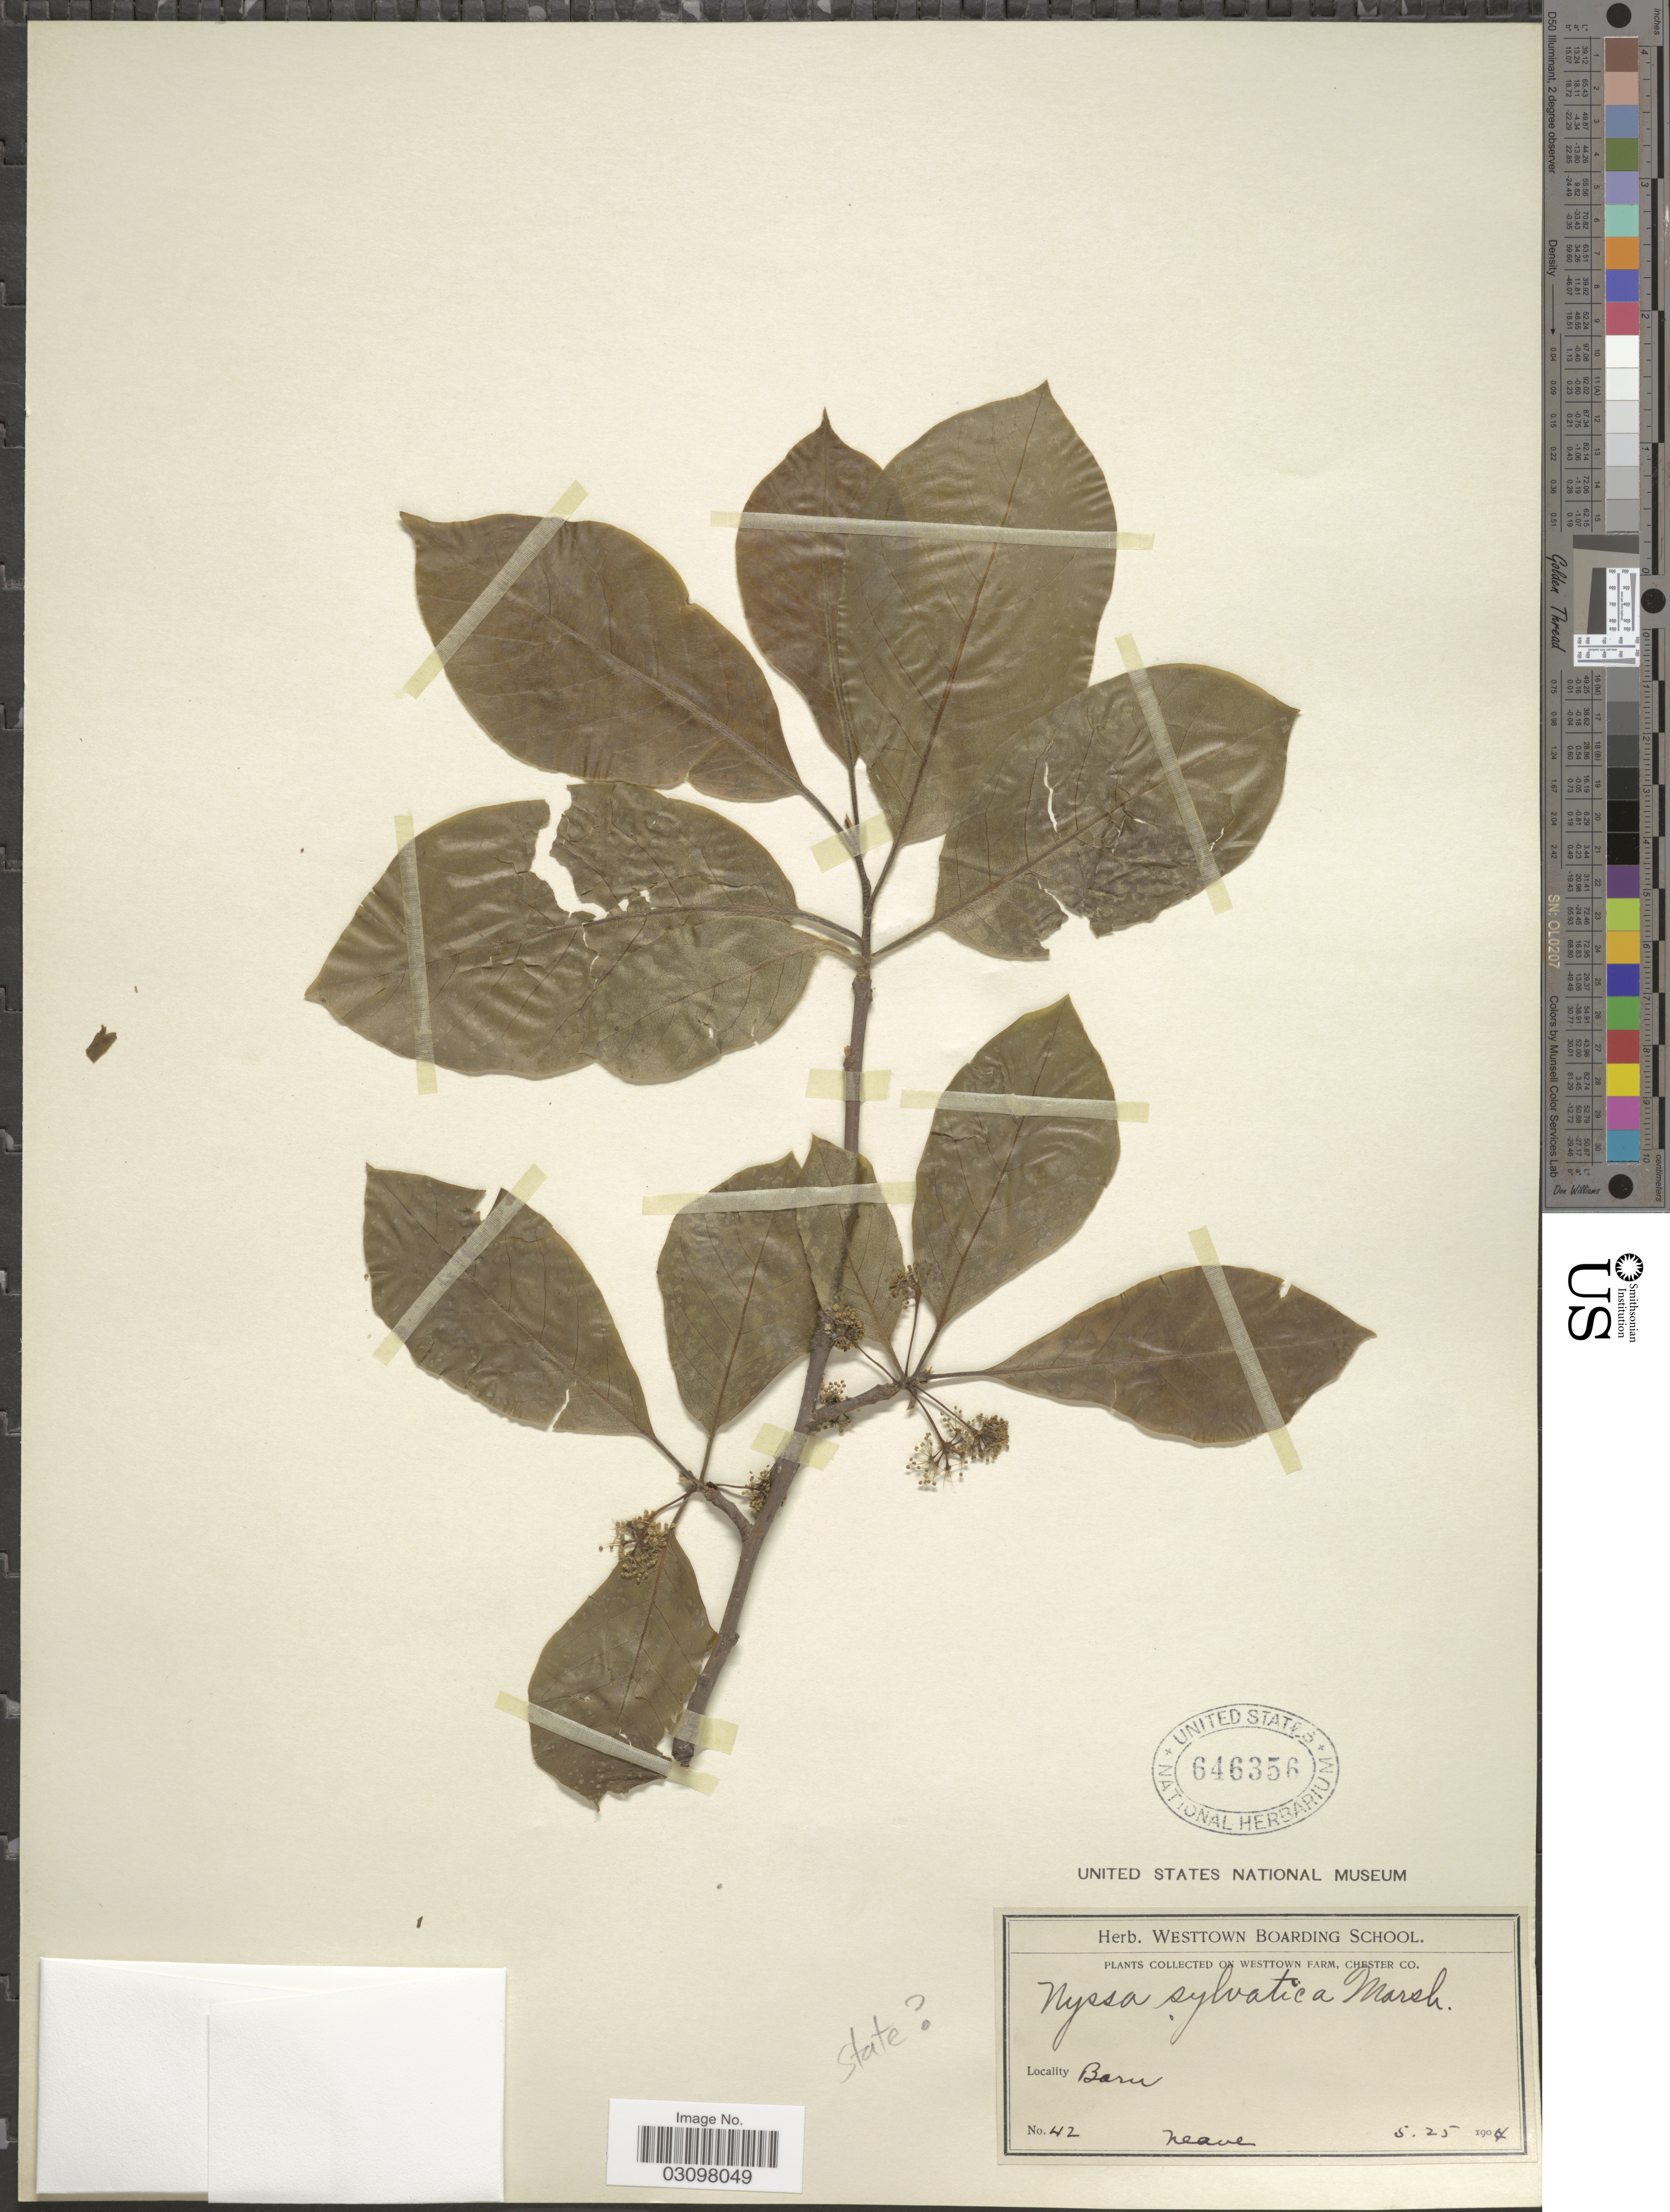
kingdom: Plantae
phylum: Tracheophyta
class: Magnoliopsida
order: Cornales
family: Nyssaceae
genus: Nyssa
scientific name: Nyssa sylvatica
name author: Marshall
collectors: Neave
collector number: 42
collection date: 1904-05-25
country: United States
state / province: Pennsylvania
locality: Westtown Farm, Chester Co. Barn.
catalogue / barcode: US 646356